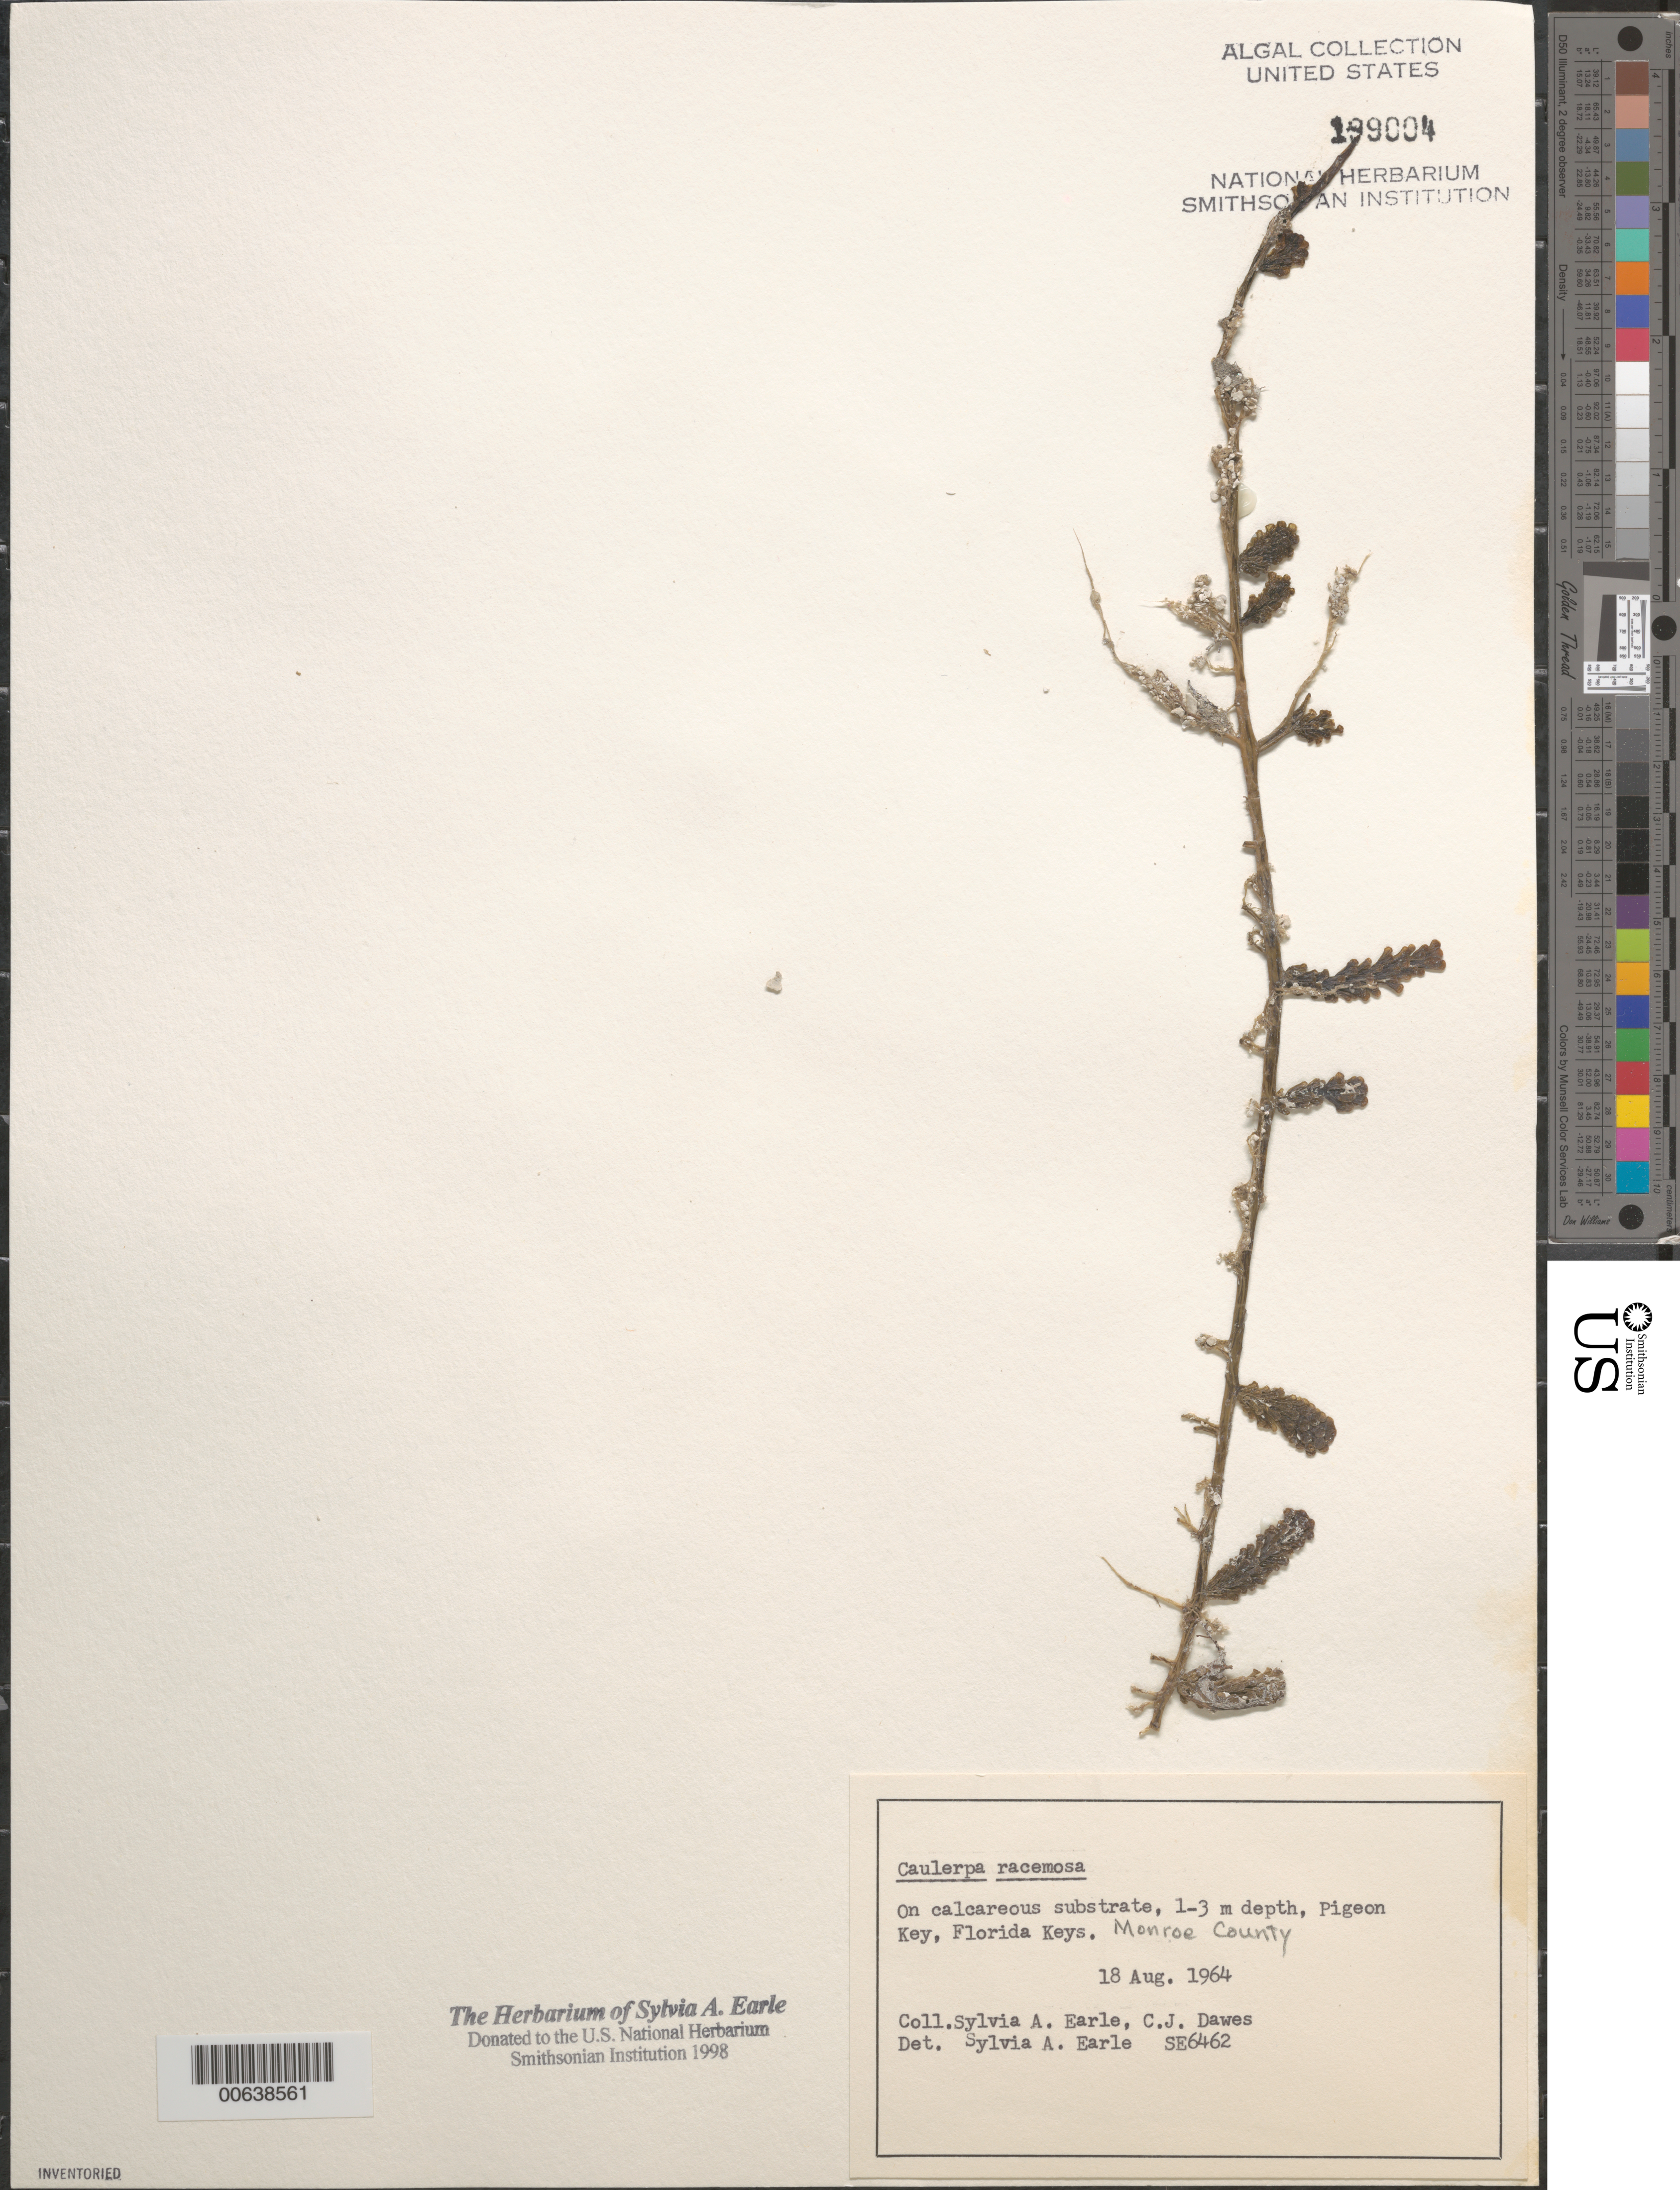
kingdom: Plantae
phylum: Chlorophyta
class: Ulvophyceae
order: Bryopsidales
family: Caulerpaceae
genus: Caulerpa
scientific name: Caulerpa racemosa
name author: (Forssk.) J. Agardh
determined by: Earle, S. A.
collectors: S. A. Earle & C. Dawes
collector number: SE 6462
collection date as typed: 18 Aug 1964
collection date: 1964-08-18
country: United States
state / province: Florida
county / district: Monroe County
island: Pigeon Key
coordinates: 24 42.2'N, 81 9.3'W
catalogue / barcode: US 199004